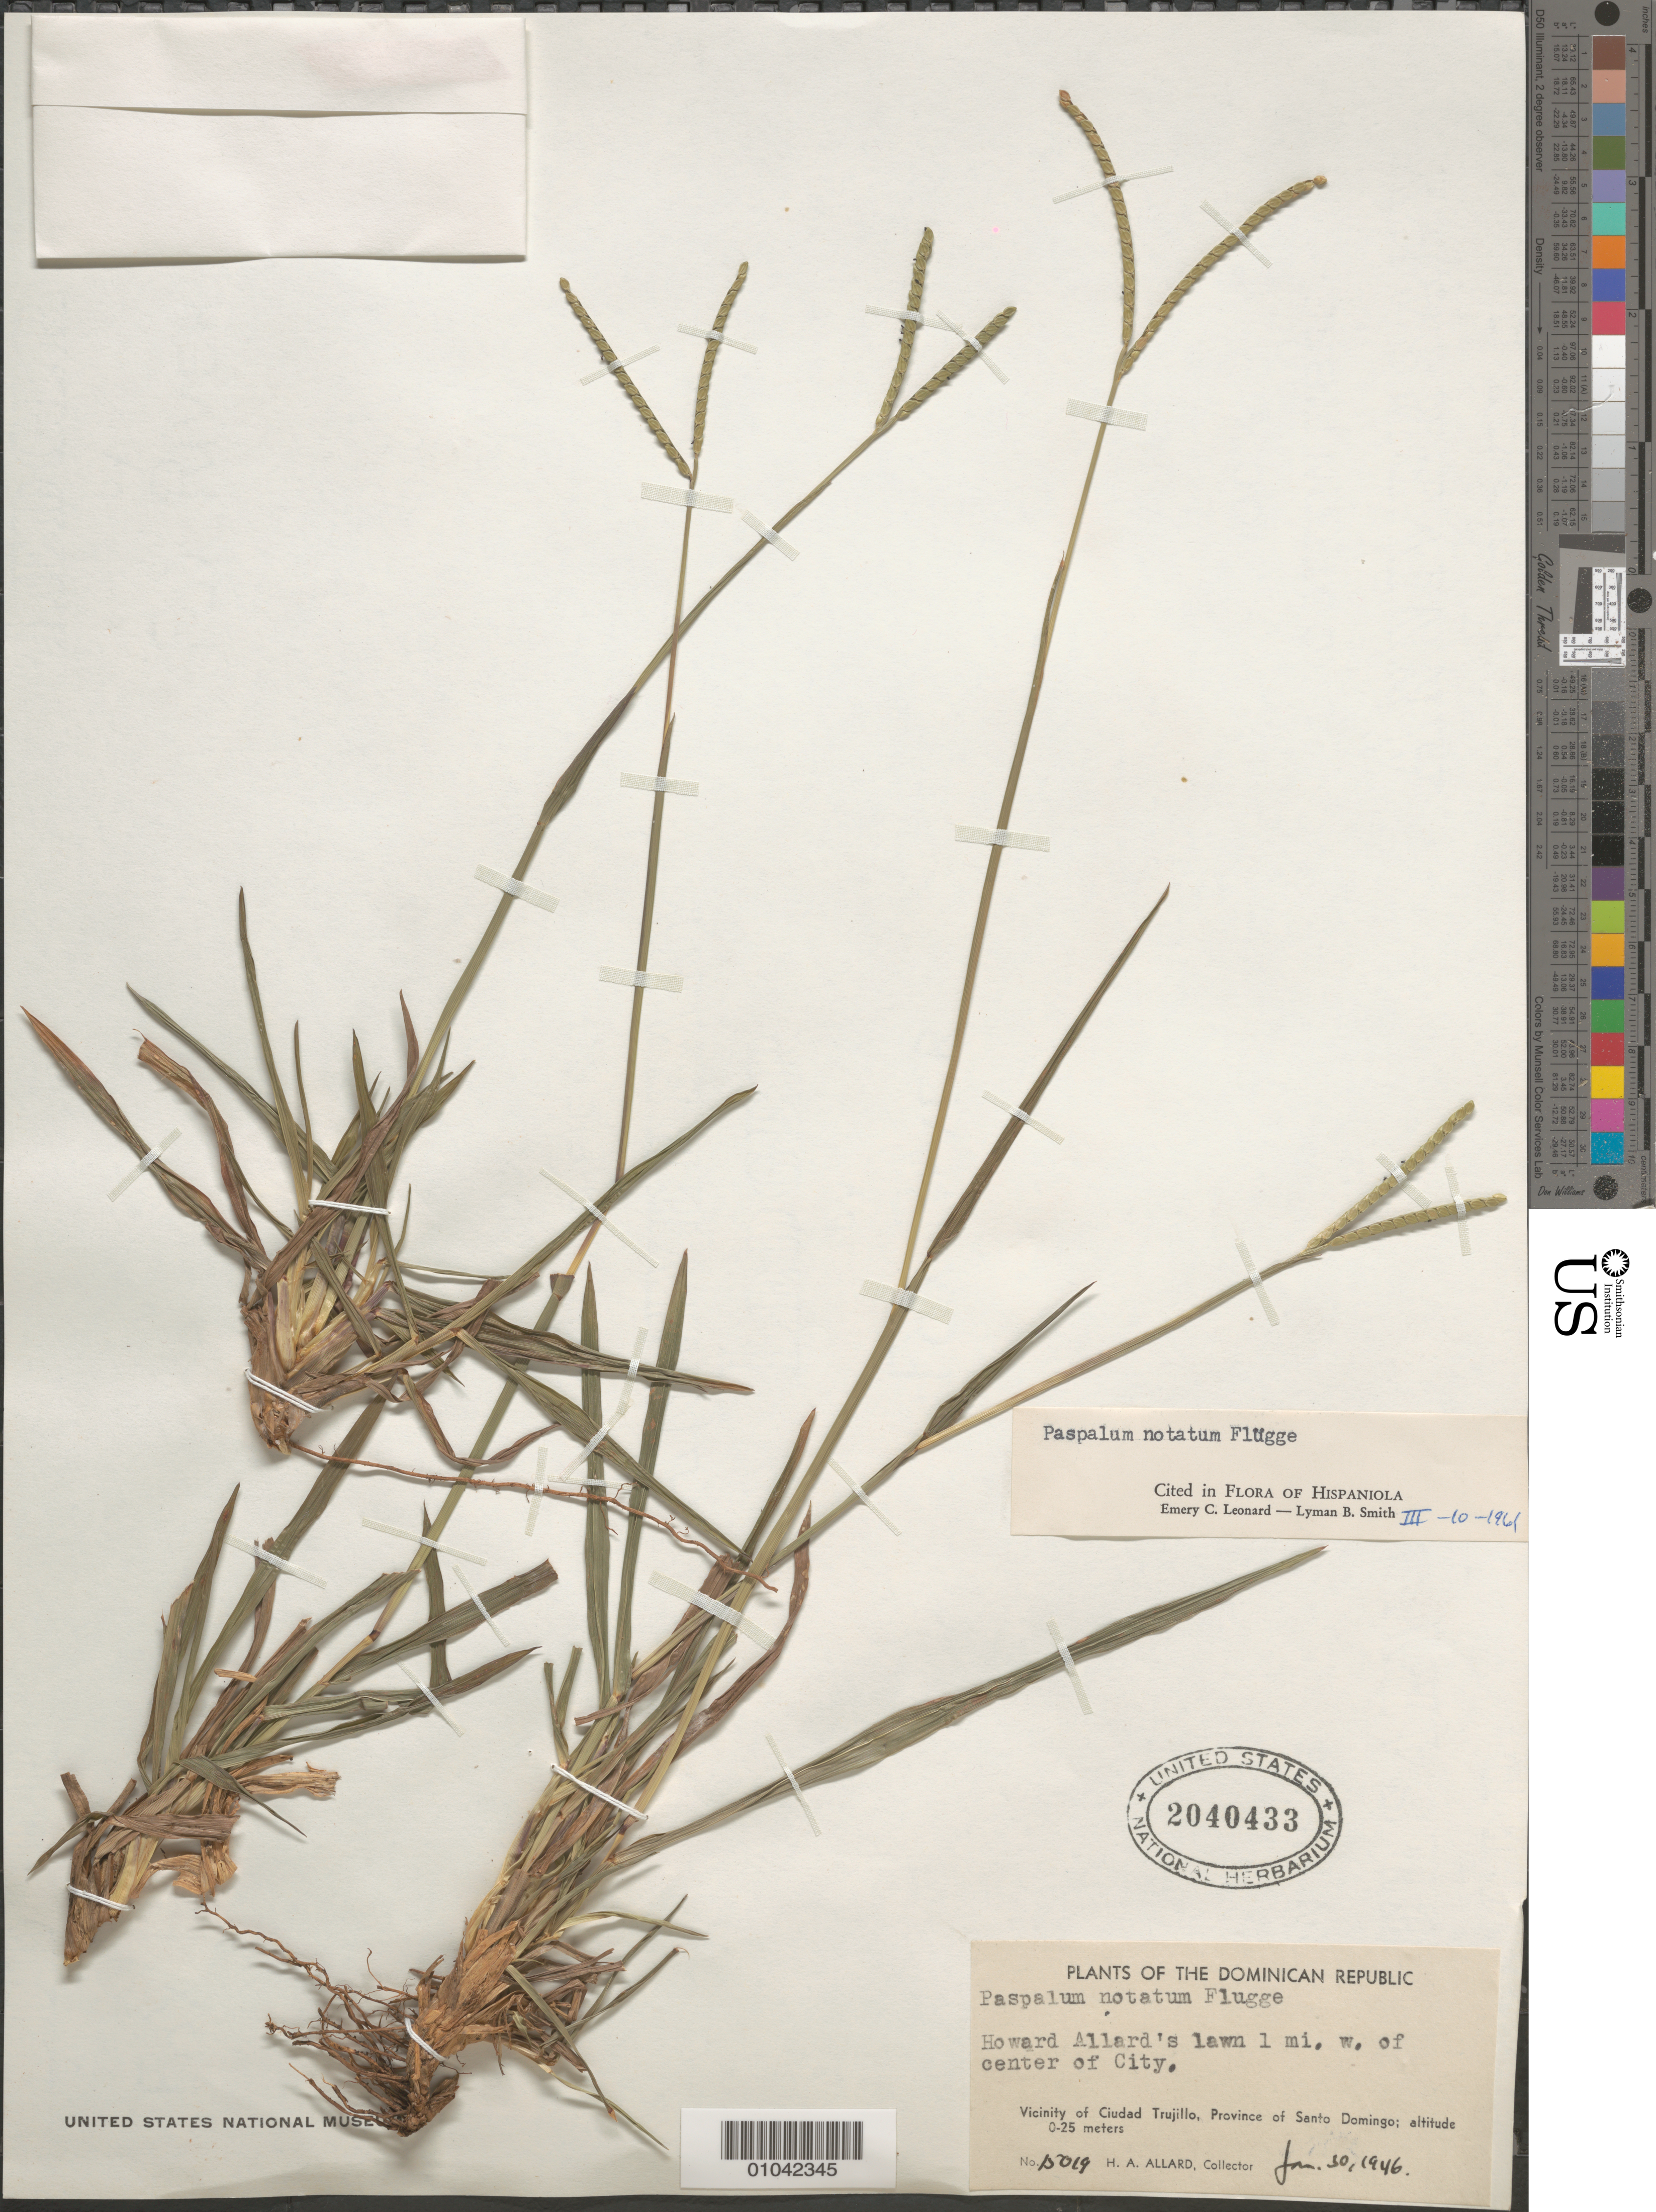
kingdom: Plantae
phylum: Tracheophyta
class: Liliopsida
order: Poales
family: Poaceae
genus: Paspalum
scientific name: Paspalum notatum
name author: Flüggé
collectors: H. A. Allard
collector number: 15019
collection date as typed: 30 Jan 1946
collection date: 1946-01-30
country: Dominican Republic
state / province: Distrito Nacional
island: Hispaniola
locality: Vicinity of Ciudad Trujillo, Province of Santo Domingo, Howard Allard's lawn 1 mile W of center of city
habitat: on lawn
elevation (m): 0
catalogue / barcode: US 2040433